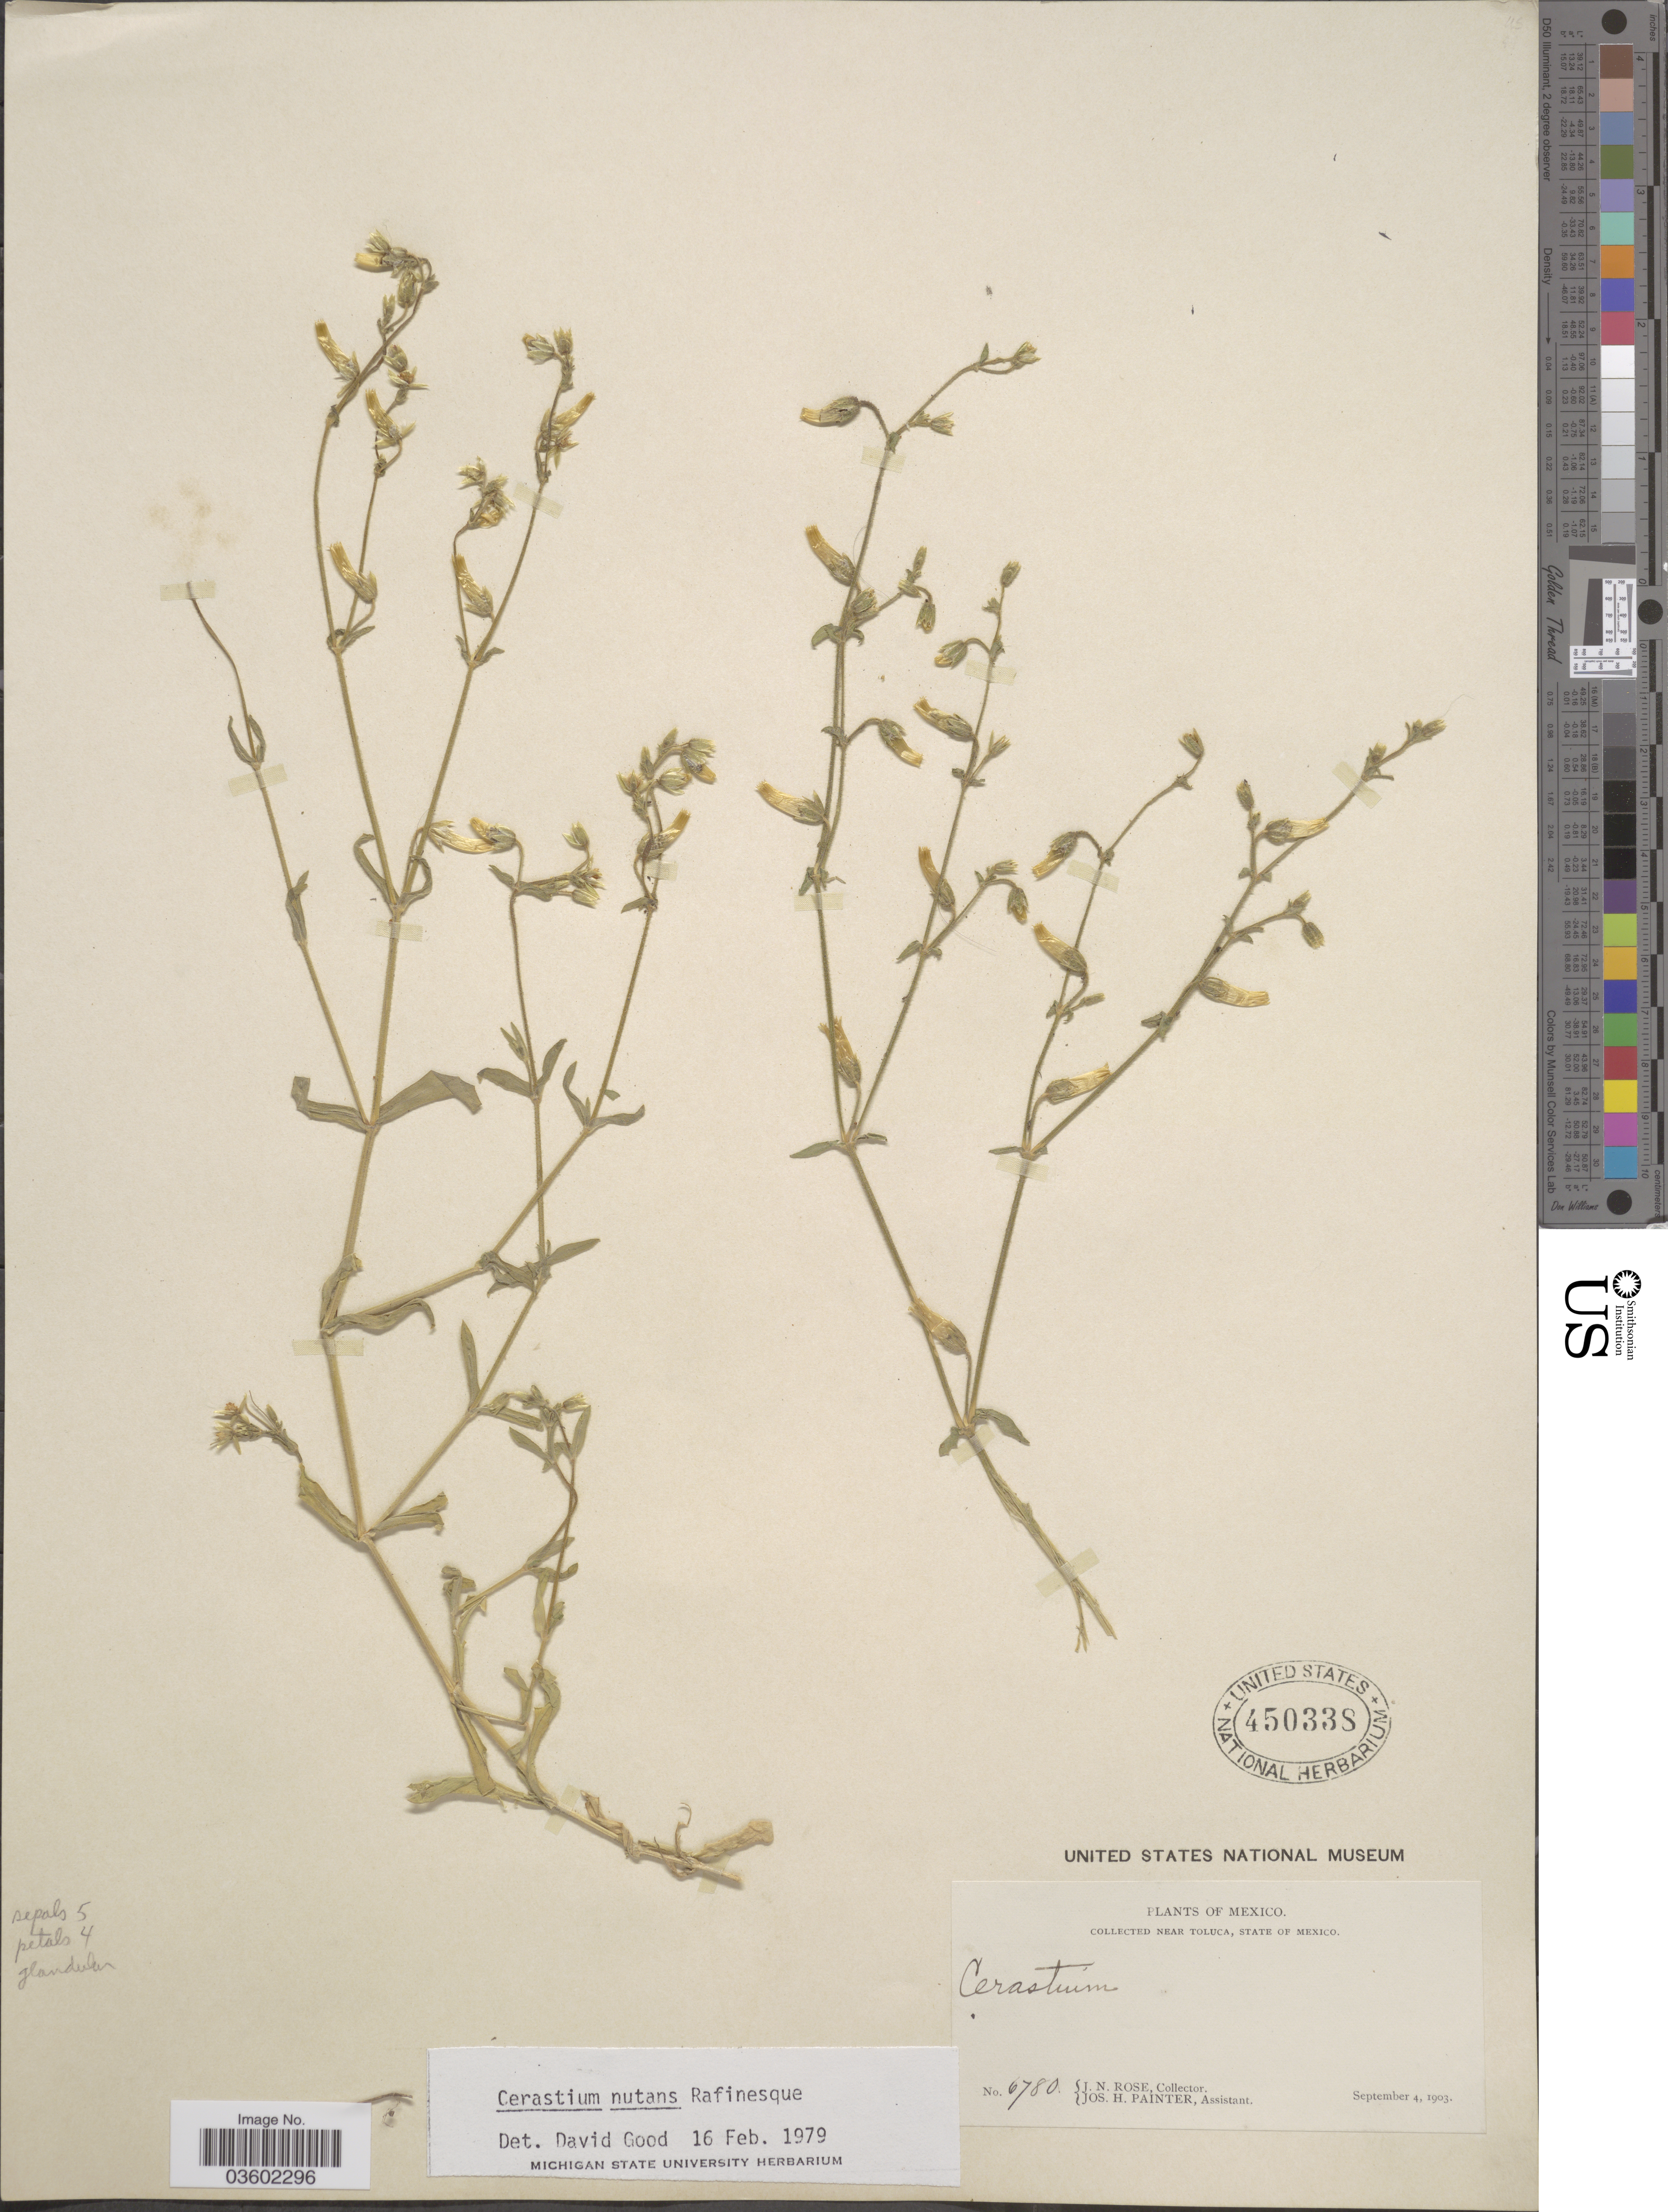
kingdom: Plantae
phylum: Tracheophyta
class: Magnoliopsida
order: Caryophyllales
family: Caryophyllaceae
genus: Cerastium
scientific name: Cerastium nutans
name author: Raf.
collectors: J. N. Rose & J. H. Painter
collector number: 6780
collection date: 1903-09-04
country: Mexico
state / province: México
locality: Near Toluca.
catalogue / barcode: US 450338